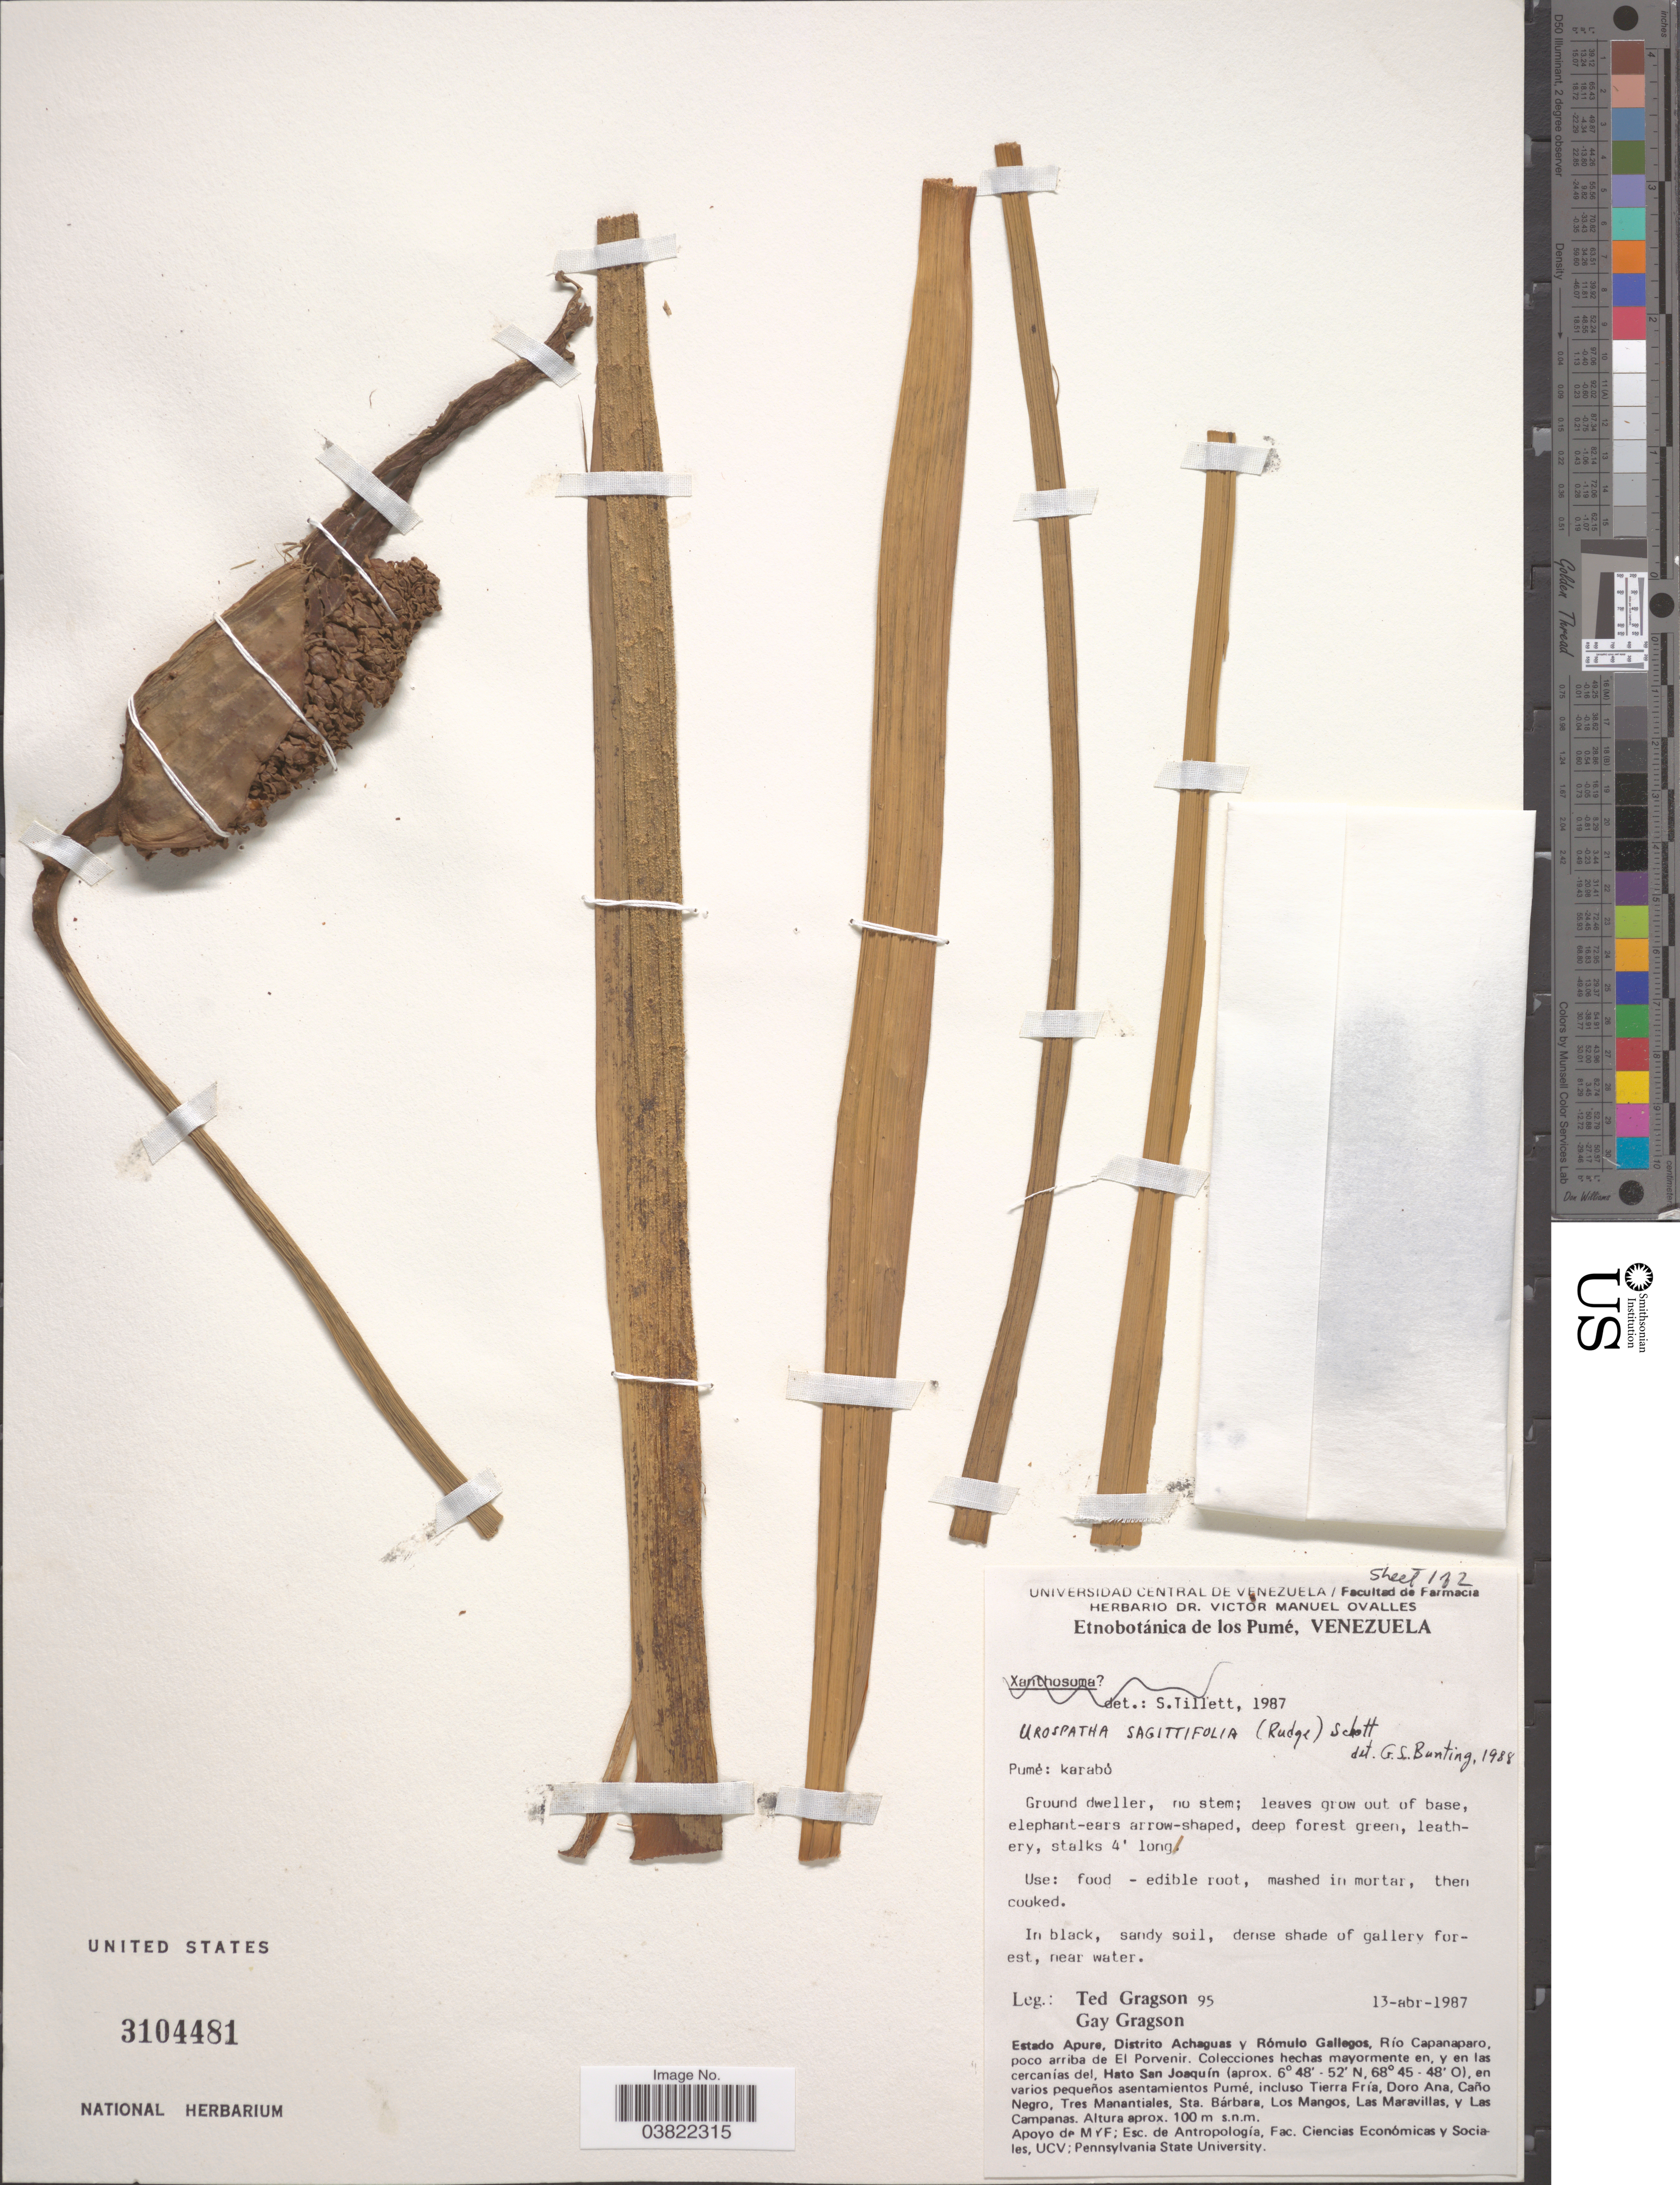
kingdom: Plantae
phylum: Tracheophyta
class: Liliopsida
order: Alismatales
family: Araceae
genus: Urospatha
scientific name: Urospatha sagittifolia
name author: (Rudge) Schott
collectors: T. Gragson & G. Gragson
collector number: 95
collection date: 1987-04-13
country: Venezuela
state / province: Apure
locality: Distrito Achaguas y Rómulo Gallegos, Río Capanaparo, poco arriba de El Porvenir. Hato San Joaquín. Incluso Tierra Fría, Doro Ana, Caño Negro, Tres Manantiales, Sta. Bárbara, Los Mangos, Las Maravillas, y Las Campanas.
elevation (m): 100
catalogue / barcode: US 3104481